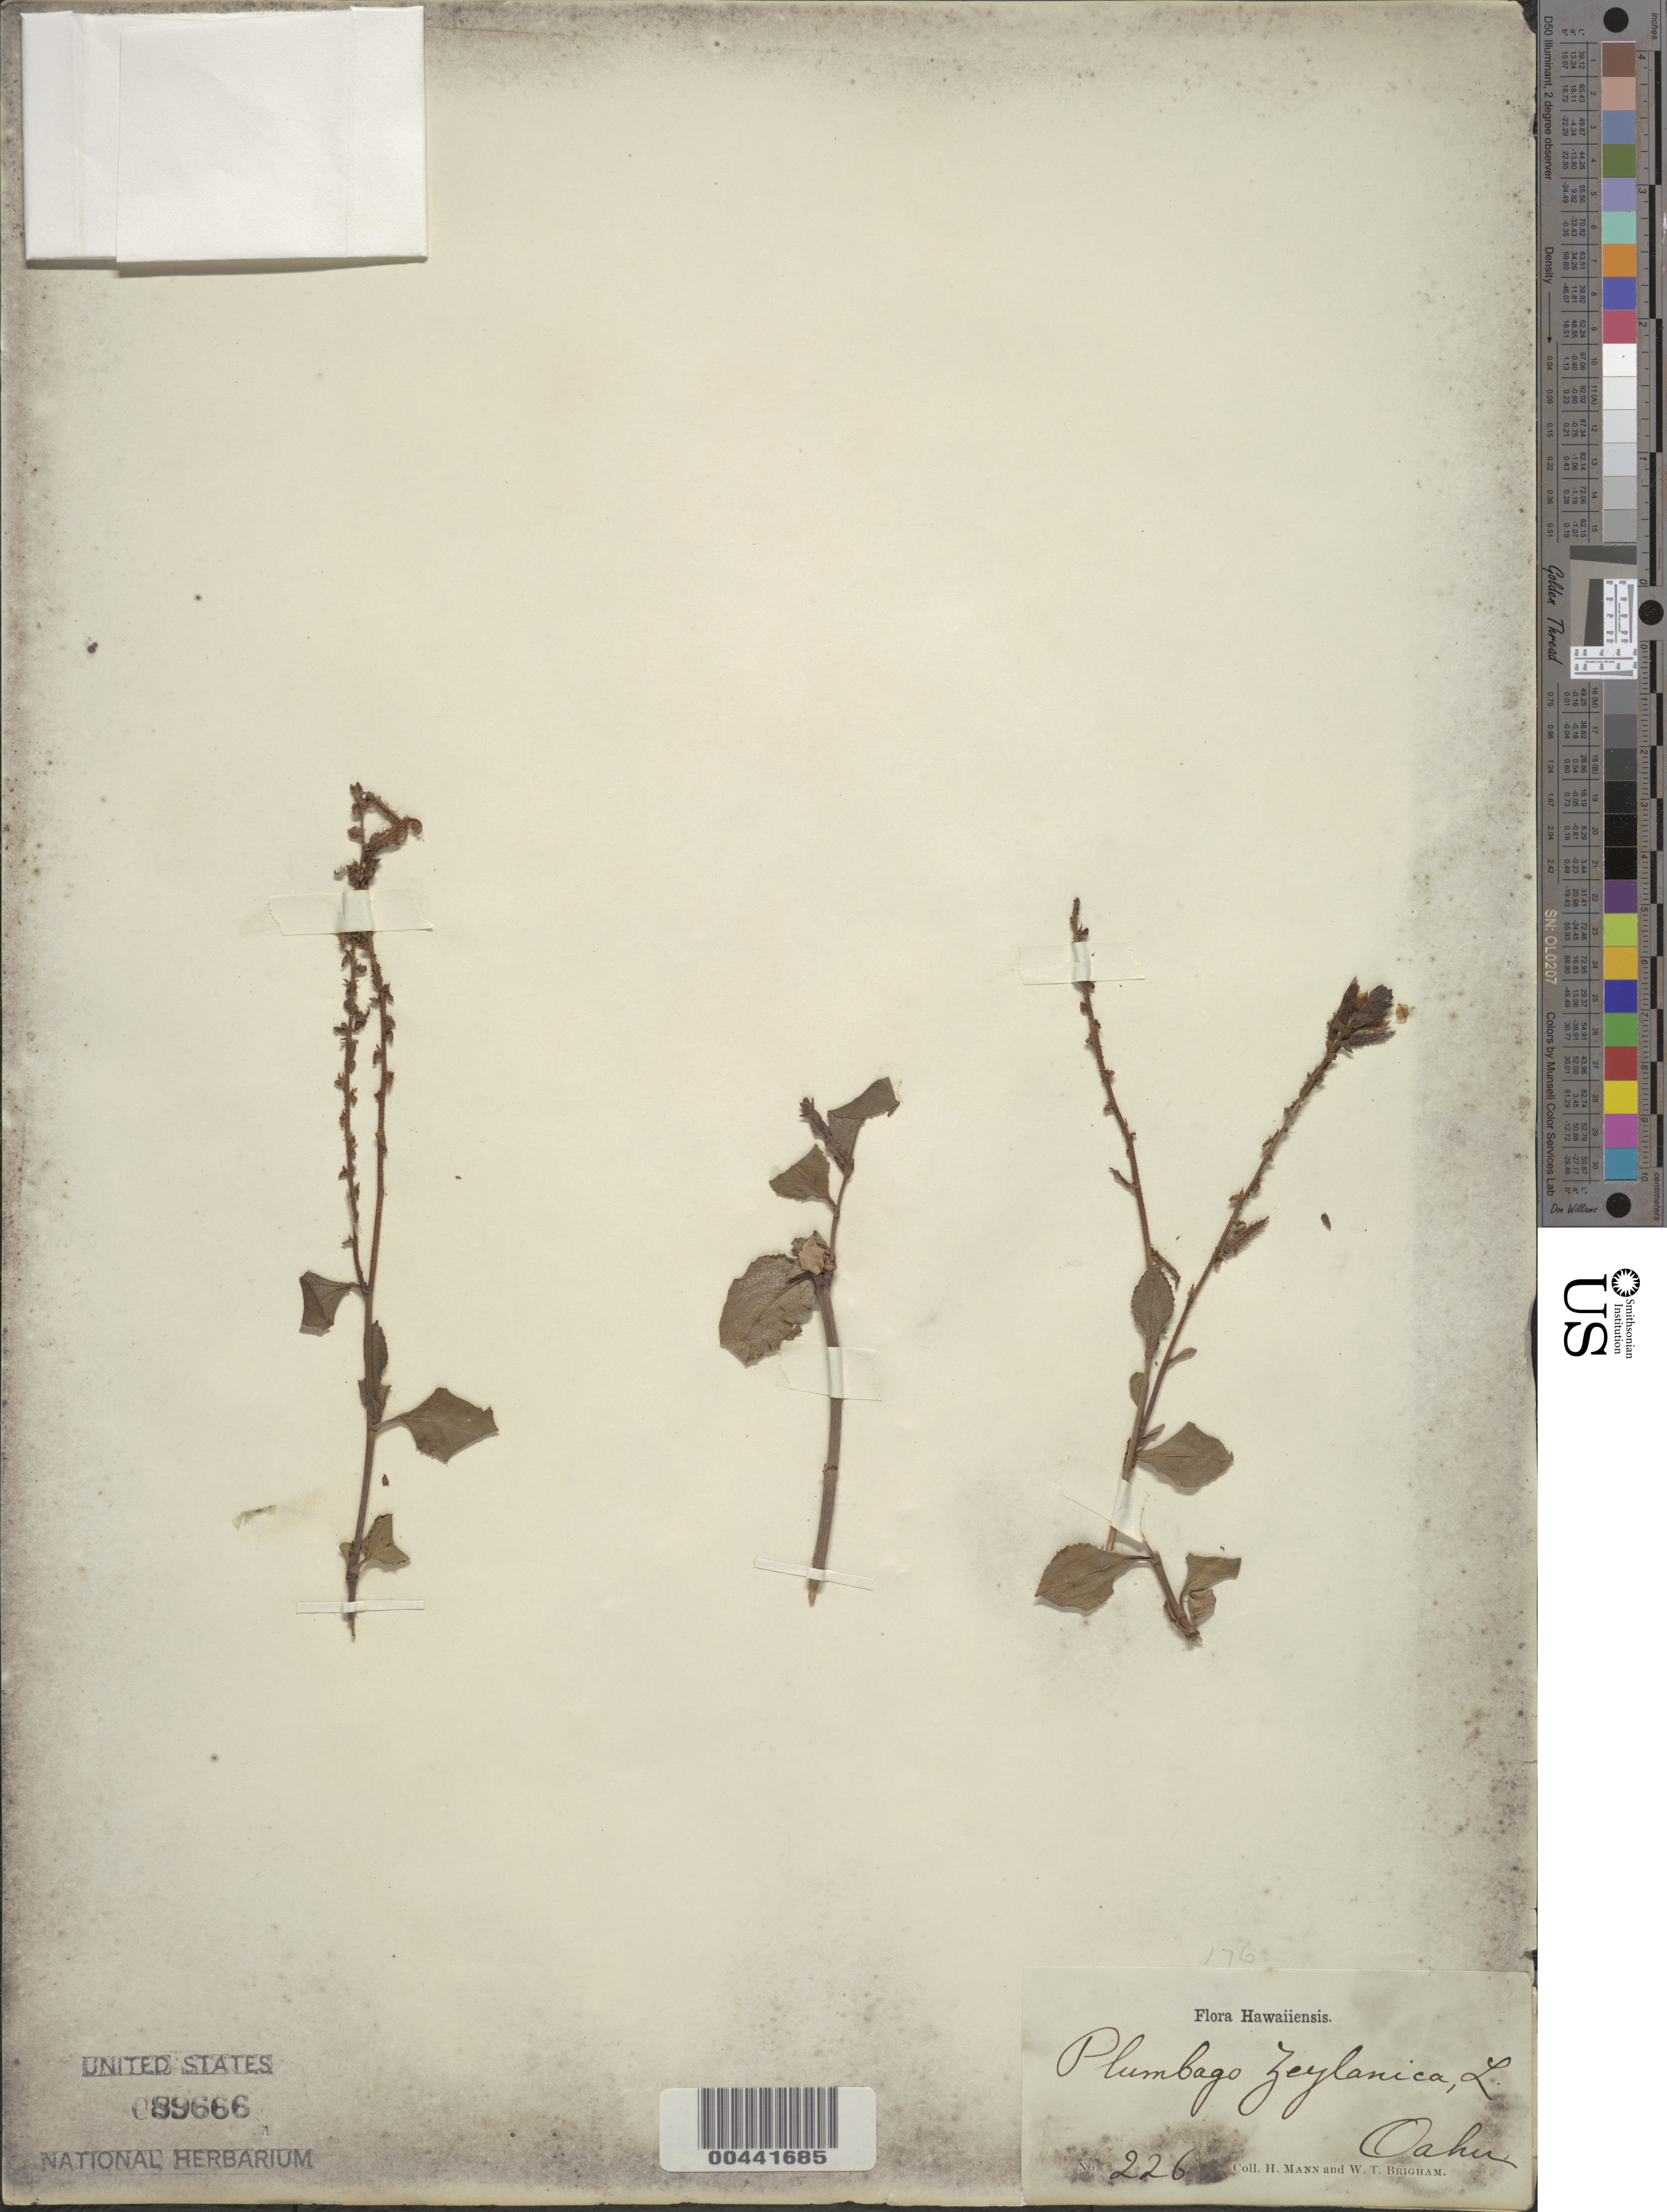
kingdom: Plantae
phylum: Tracheophyta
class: Magnoliopsida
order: Caryophyllales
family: Plumbaginaceae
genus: Plumbago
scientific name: Plumbago zeylanica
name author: L.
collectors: H. Mann & W. T. Brigham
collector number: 226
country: United States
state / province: Hawaii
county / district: Honolulu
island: Oahu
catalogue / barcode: US 89666